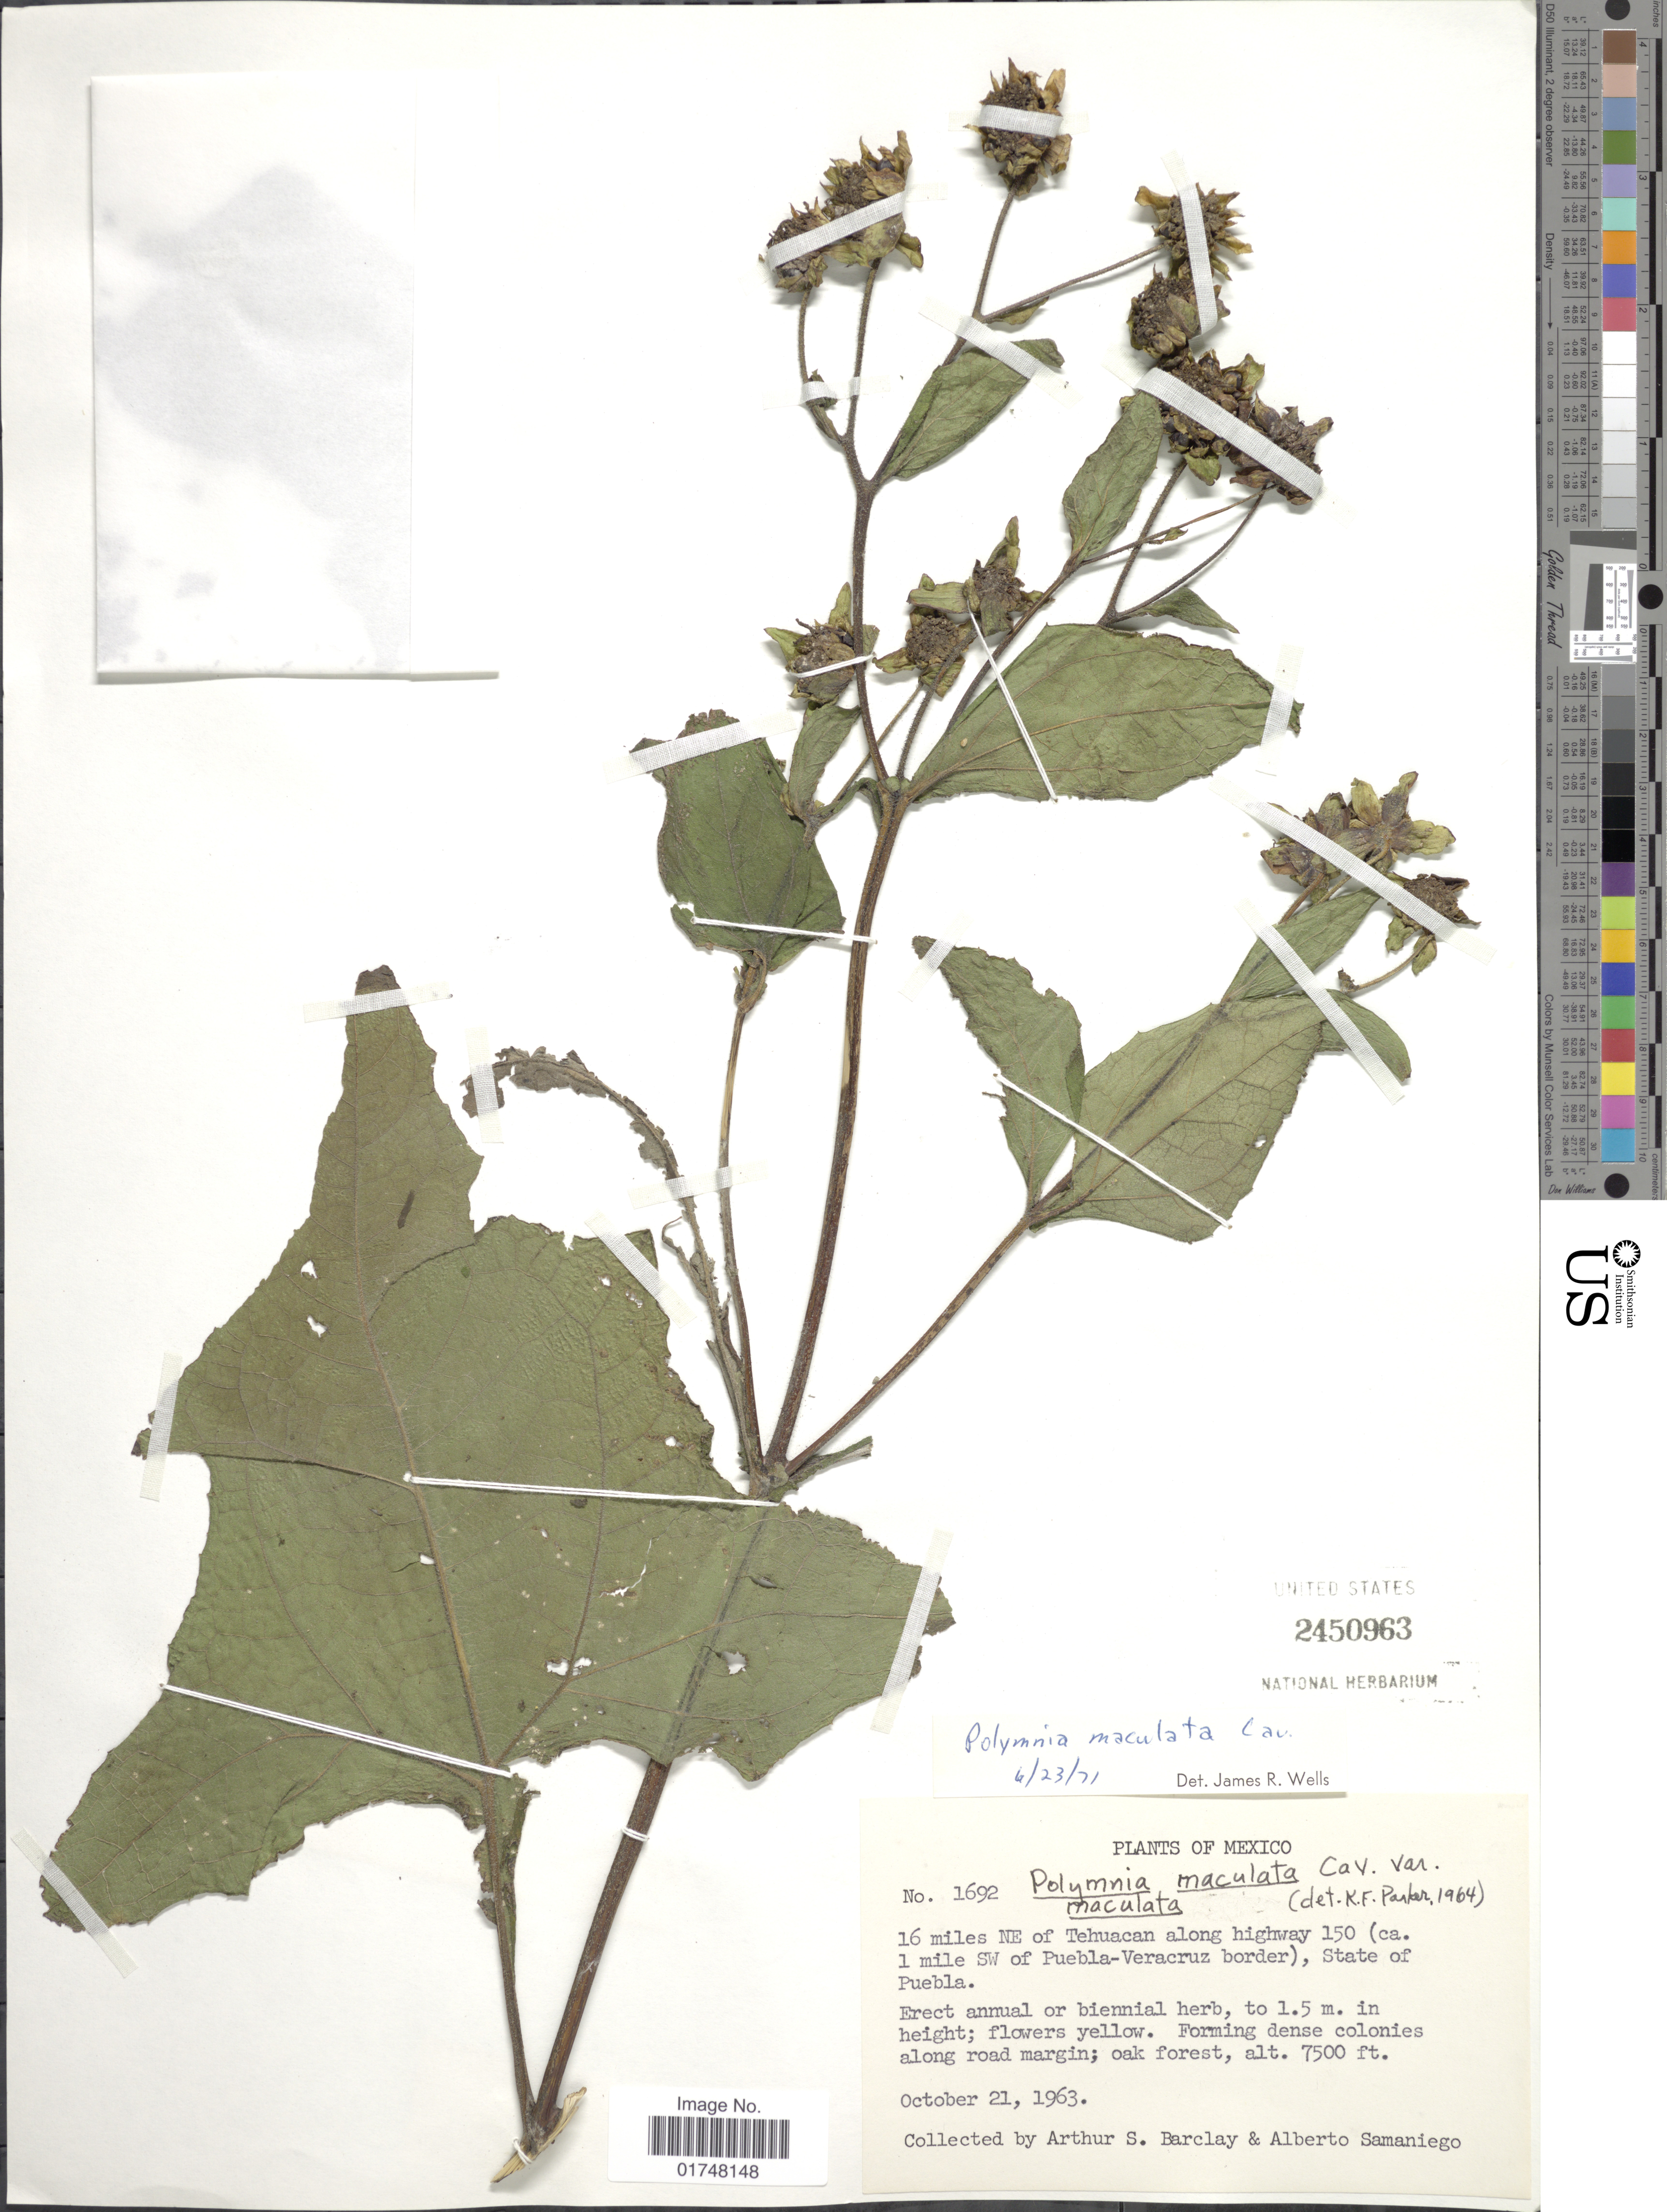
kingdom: Plantae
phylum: Tracheophyta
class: Magnoliopsida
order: Asterales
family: Asteraceae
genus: Smallanthus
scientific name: Smallanthus maculatus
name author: (Cav.) H. Rob.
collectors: A. S. Barclay & A. V. Samaniego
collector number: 1692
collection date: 1963-10-21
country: Mexico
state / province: Puebla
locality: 16 miles NE of Tehuacan along highway 150 (ca. 1 mile SW of Puebla-Veracruz border) State of Puebla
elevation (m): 2286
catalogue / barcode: US 2450963